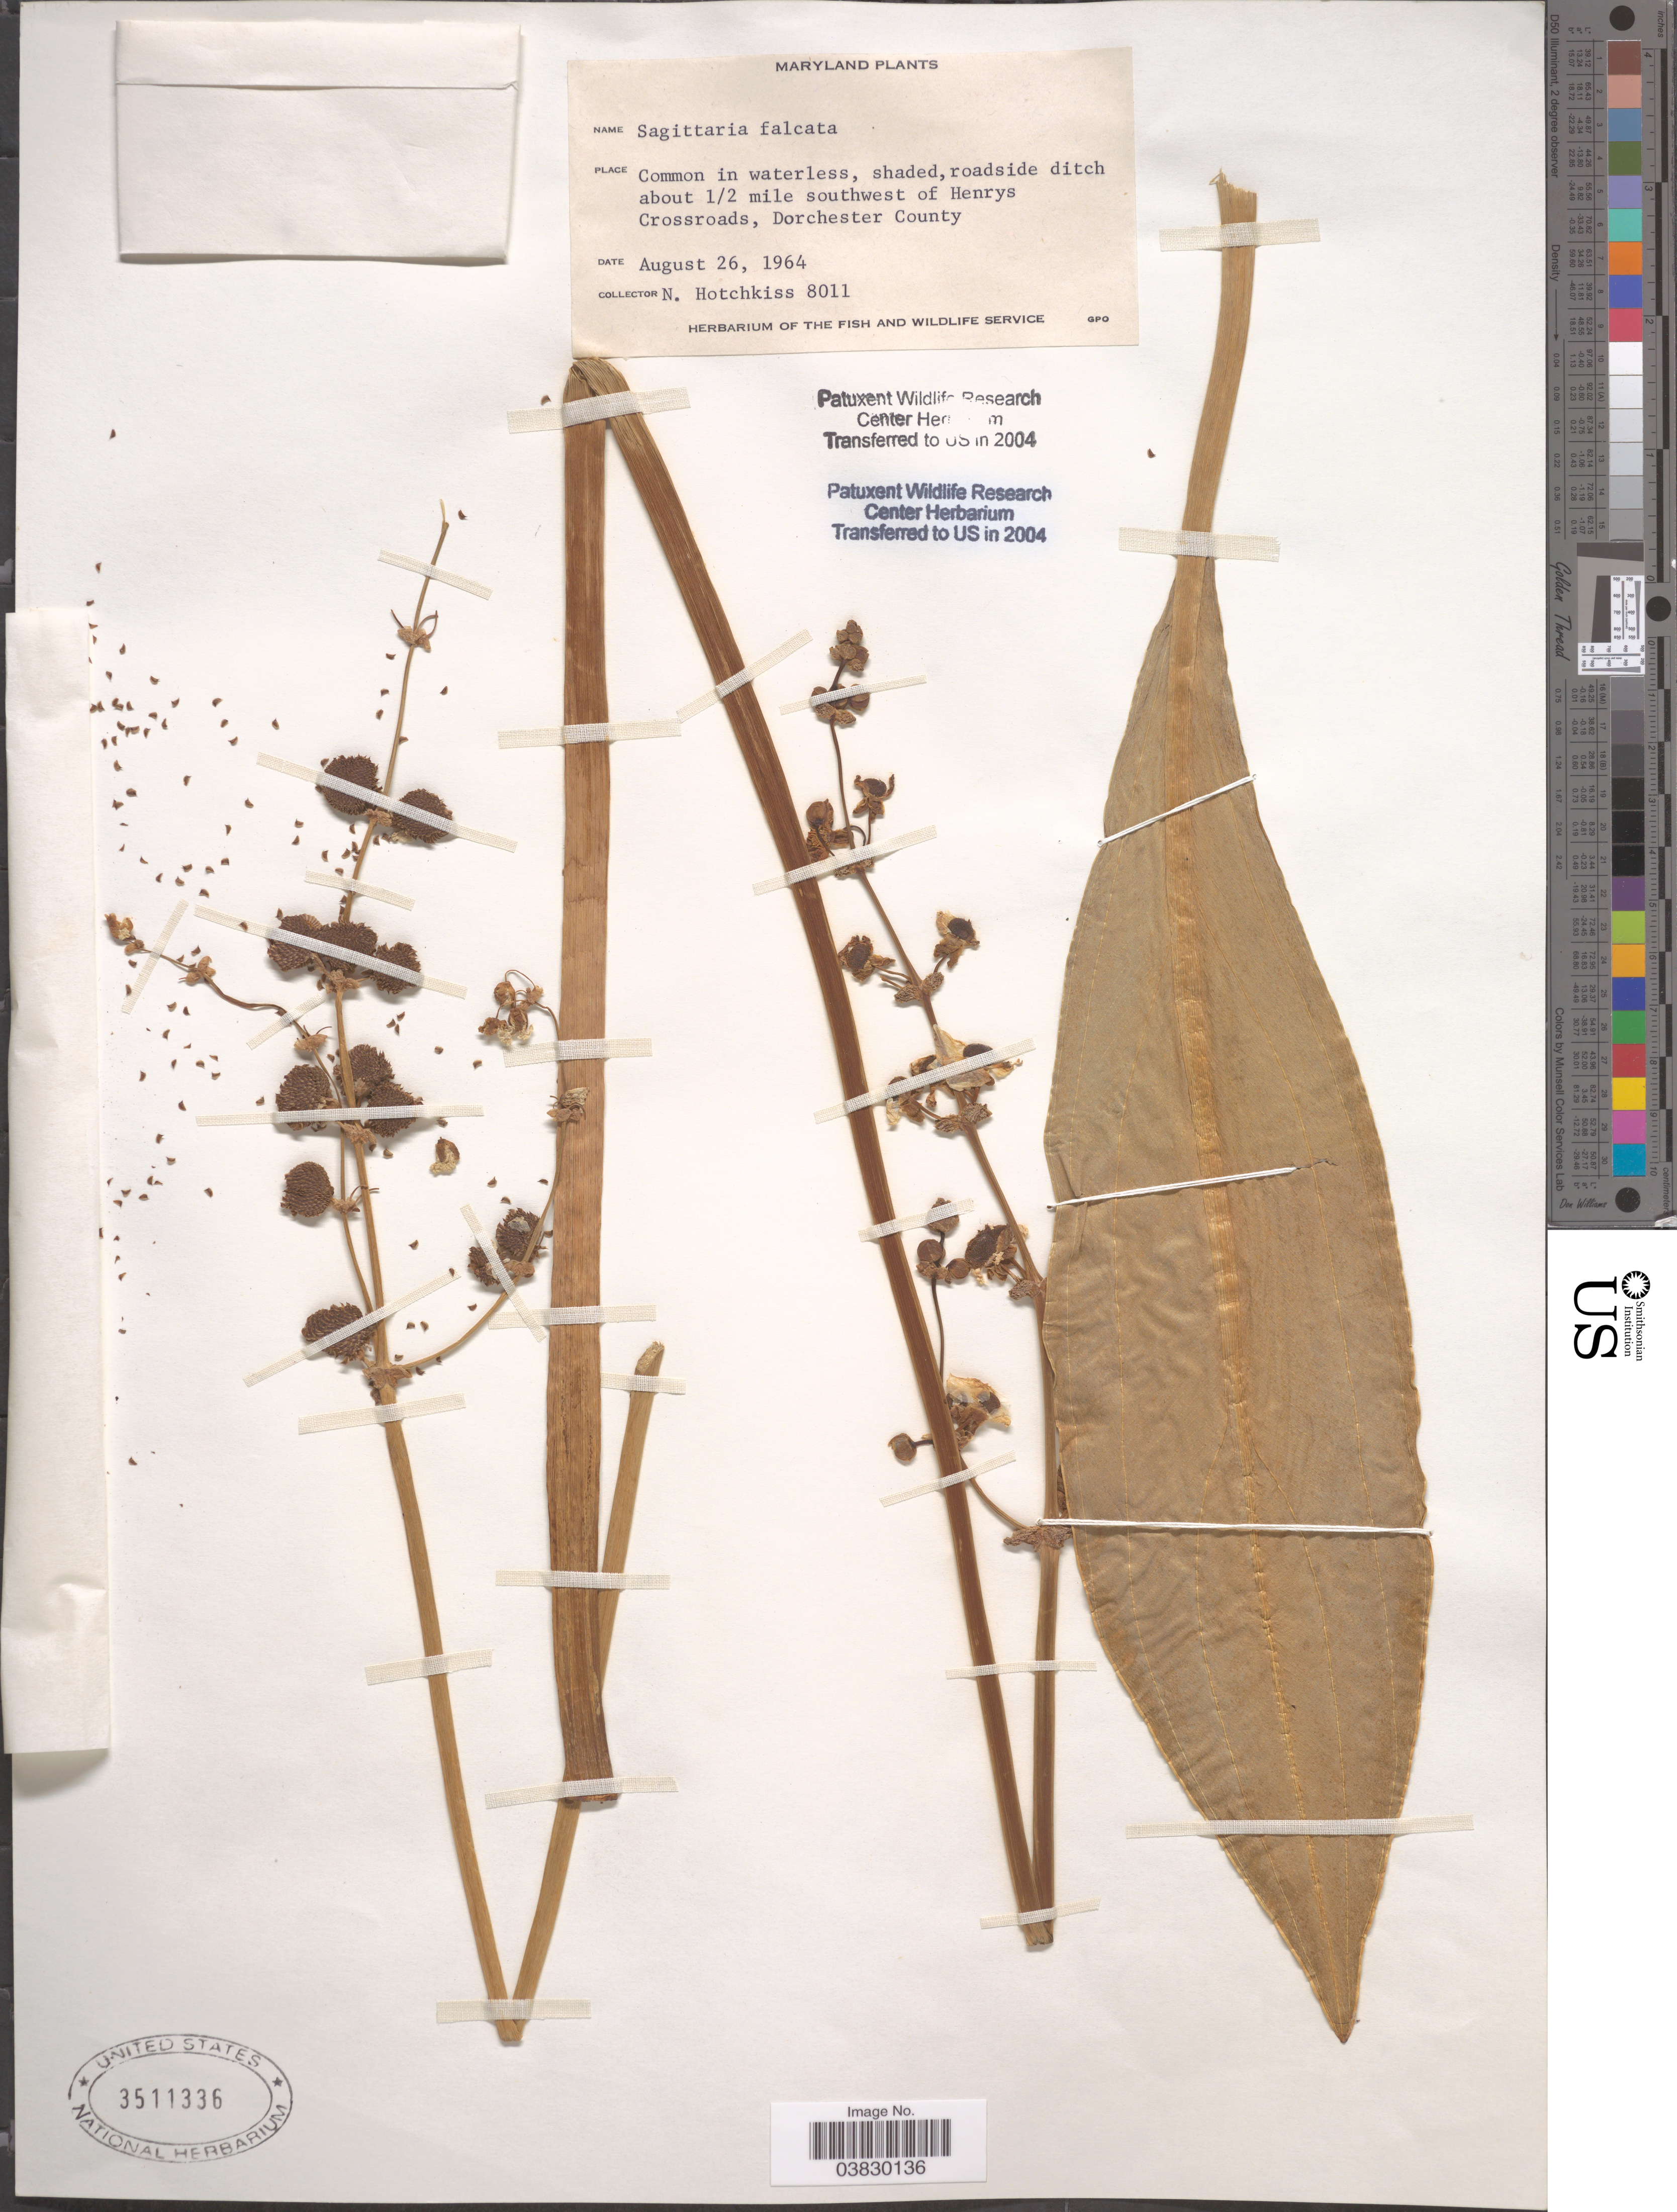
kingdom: Plantae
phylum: Tracheophyta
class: Liliopsida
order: Alismatales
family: Alismataceae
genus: Sagittaria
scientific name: Sagittaria lancifolia subsp. media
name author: (Micheli) Bogin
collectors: N. Hotchkiss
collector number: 8011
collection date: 1964-08-26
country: United States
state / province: Maryland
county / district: Dorchester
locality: About 1/2 mile southwest of Henrys Crossroads, Dorchester County.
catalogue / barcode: US 3511336